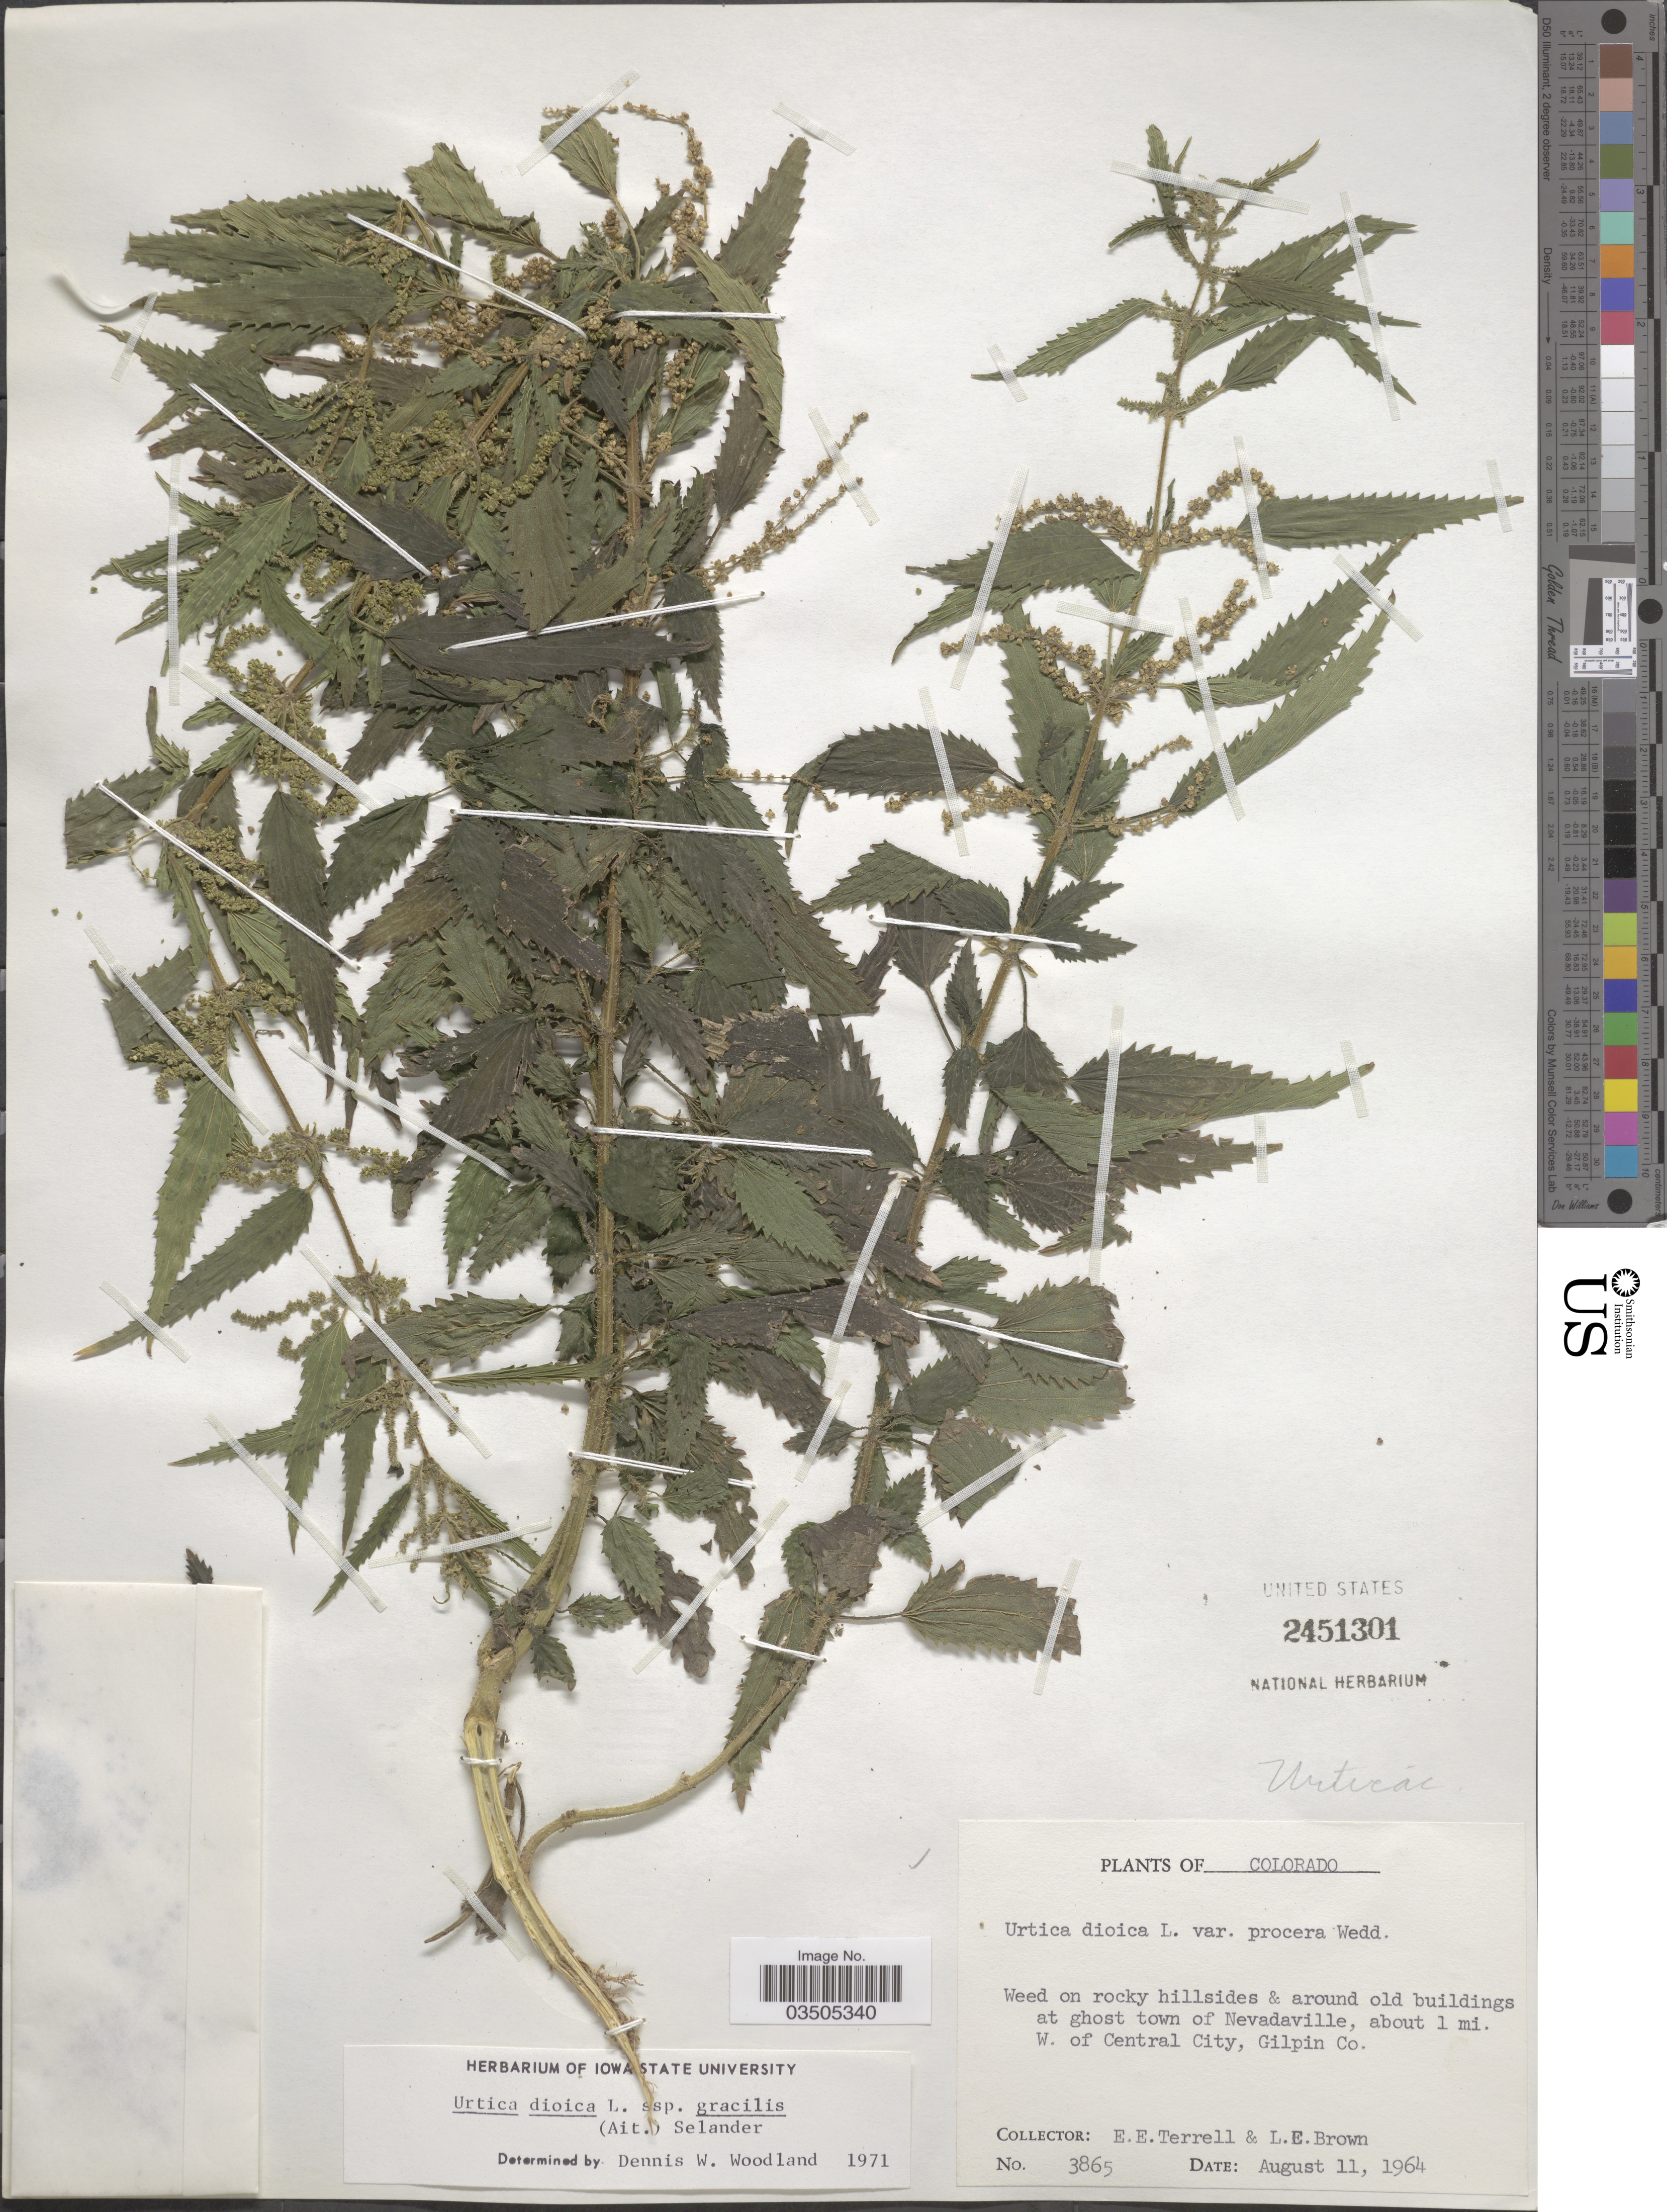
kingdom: Plantae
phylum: Tracheophyta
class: Magnoliopsida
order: Rosales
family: Urticaceae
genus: Urtica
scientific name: Urtica dioica subsp. gracilis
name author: L.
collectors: E. E. Terrell & L. E. Brown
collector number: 3865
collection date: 1964-08-11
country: United States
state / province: Colorado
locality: Ghost town of Nevadaville, about 1 mi. W. of Central City, Gilpin Co.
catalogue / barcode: US 2451301